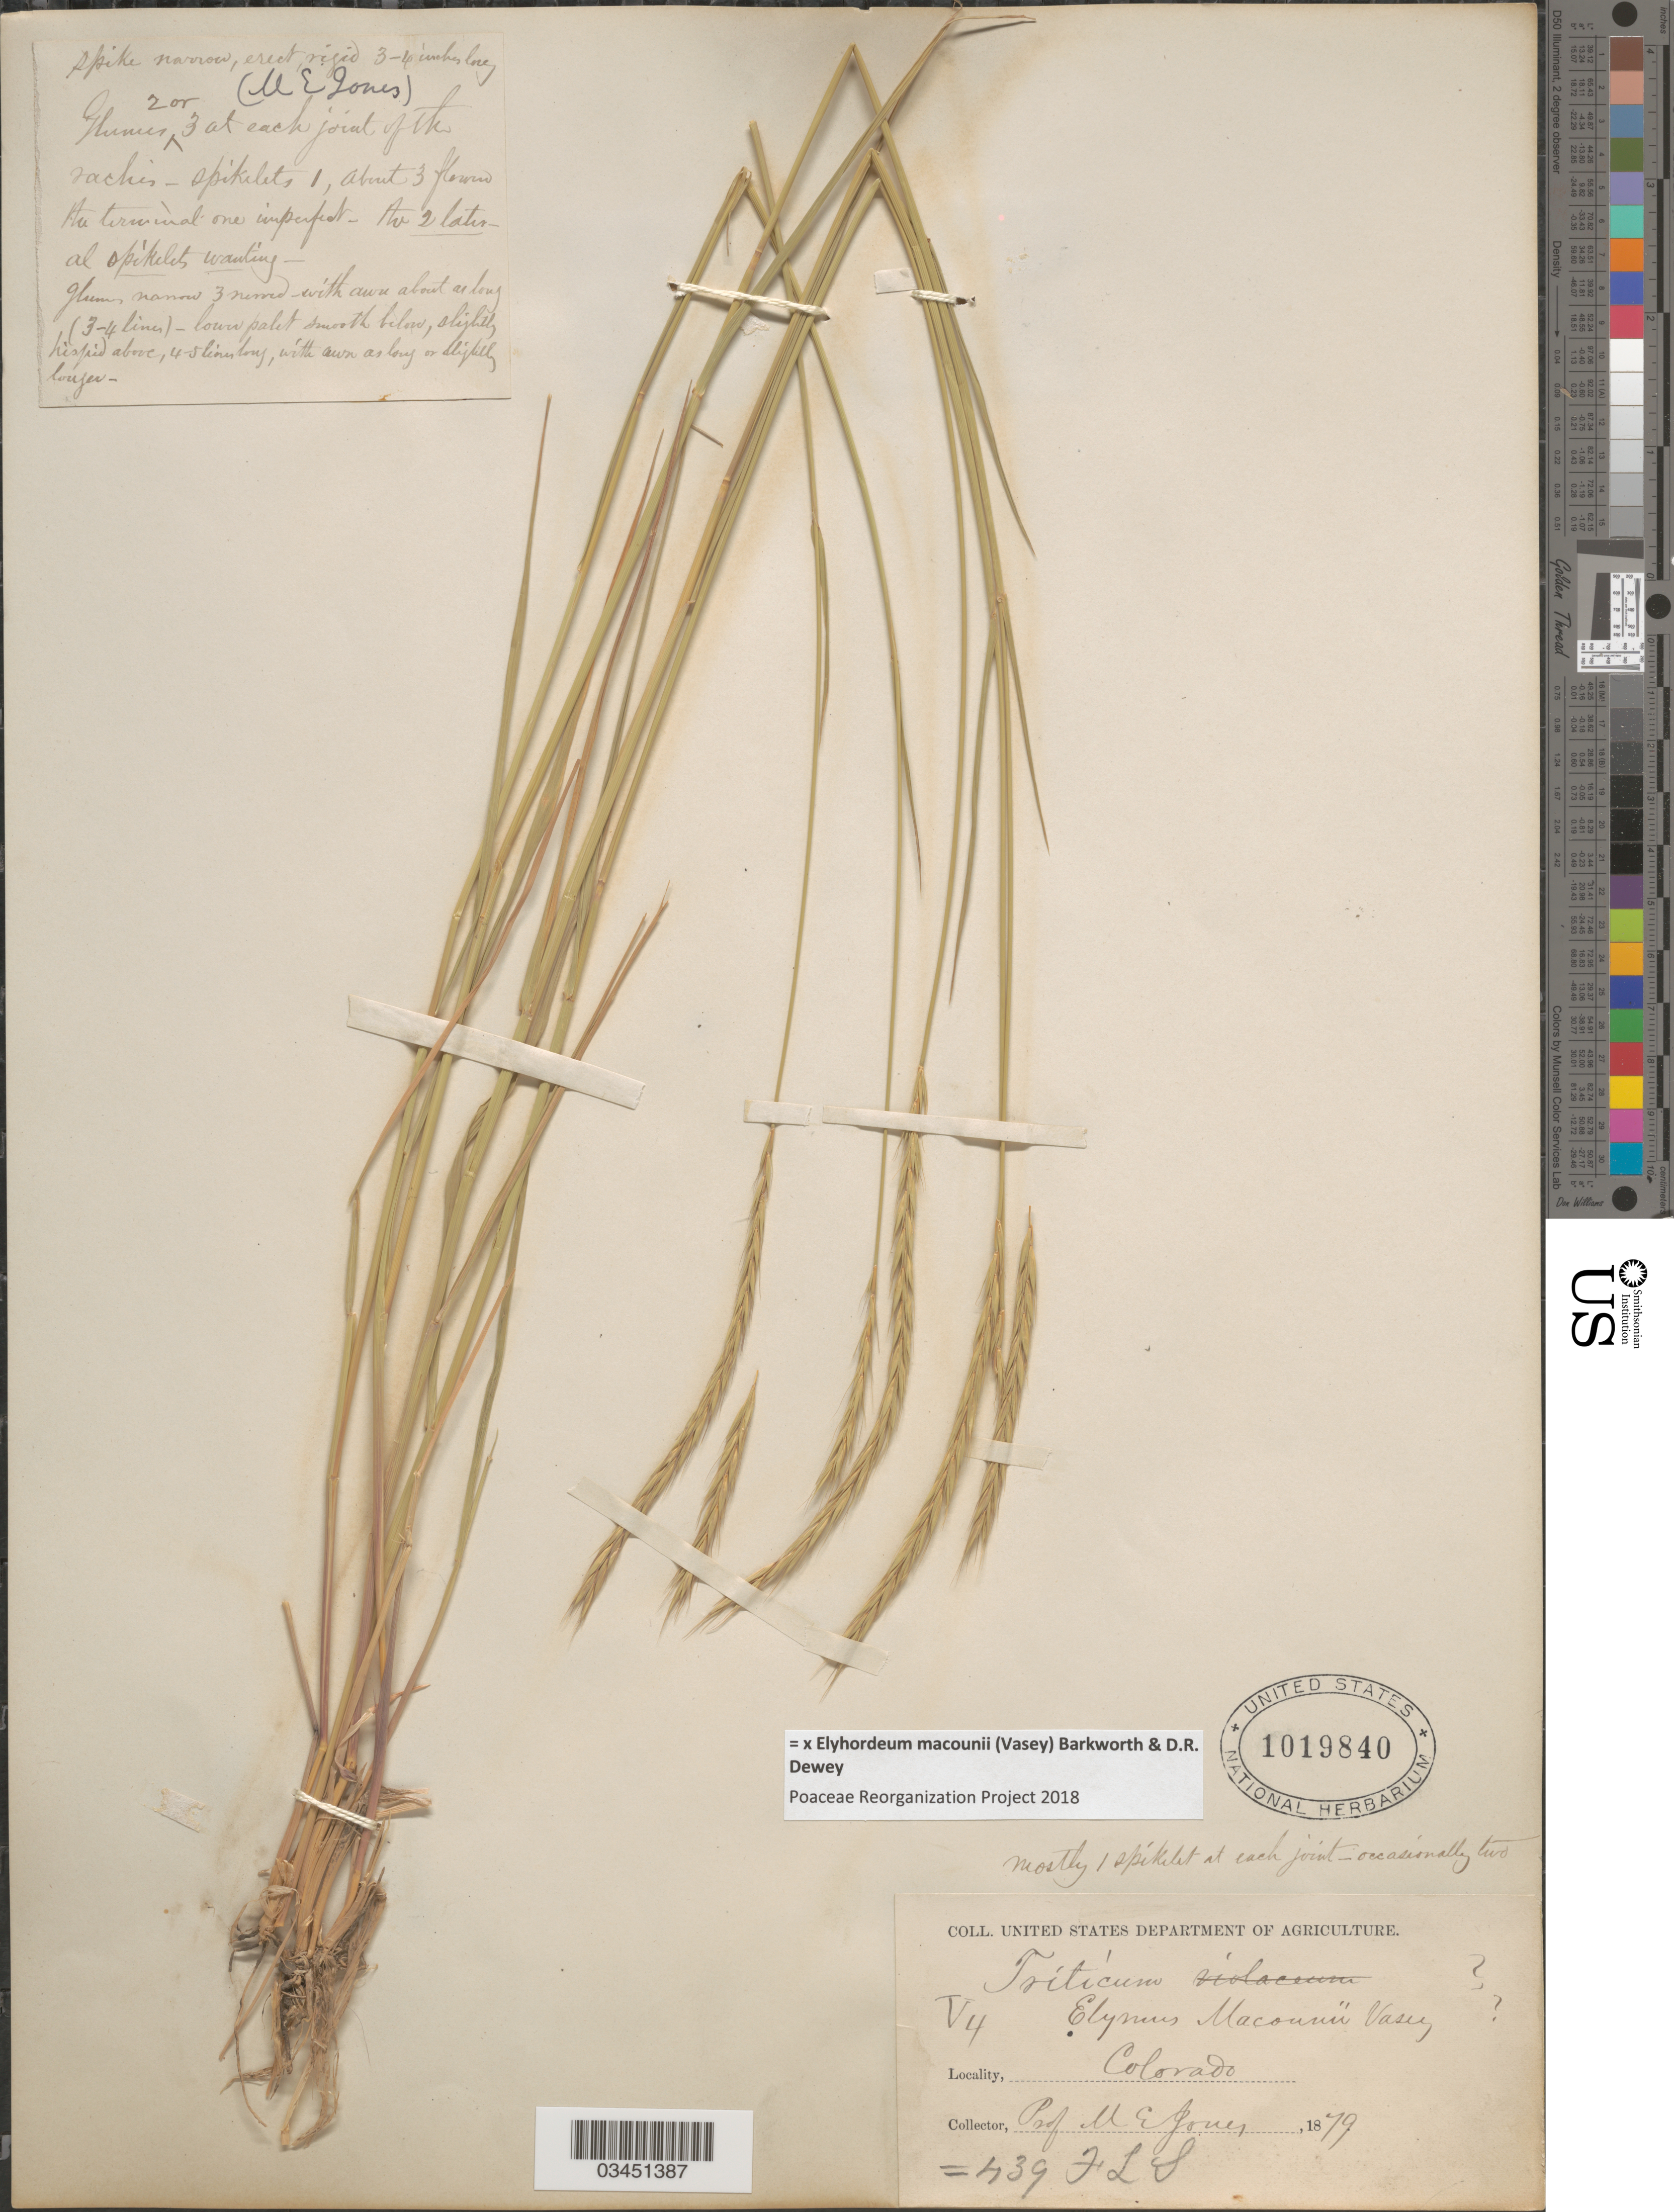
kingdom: Plantae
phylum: Tracheophyta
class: Liliopsida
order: Poales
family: Poaceae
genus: Elyhordeum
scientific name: x Elyhordeum macounii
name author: (Vasey) Barkworth & Dewey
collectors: M. E. Jones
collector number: V4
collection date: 1879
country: United States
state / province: Colorado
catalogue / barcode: US 1019840